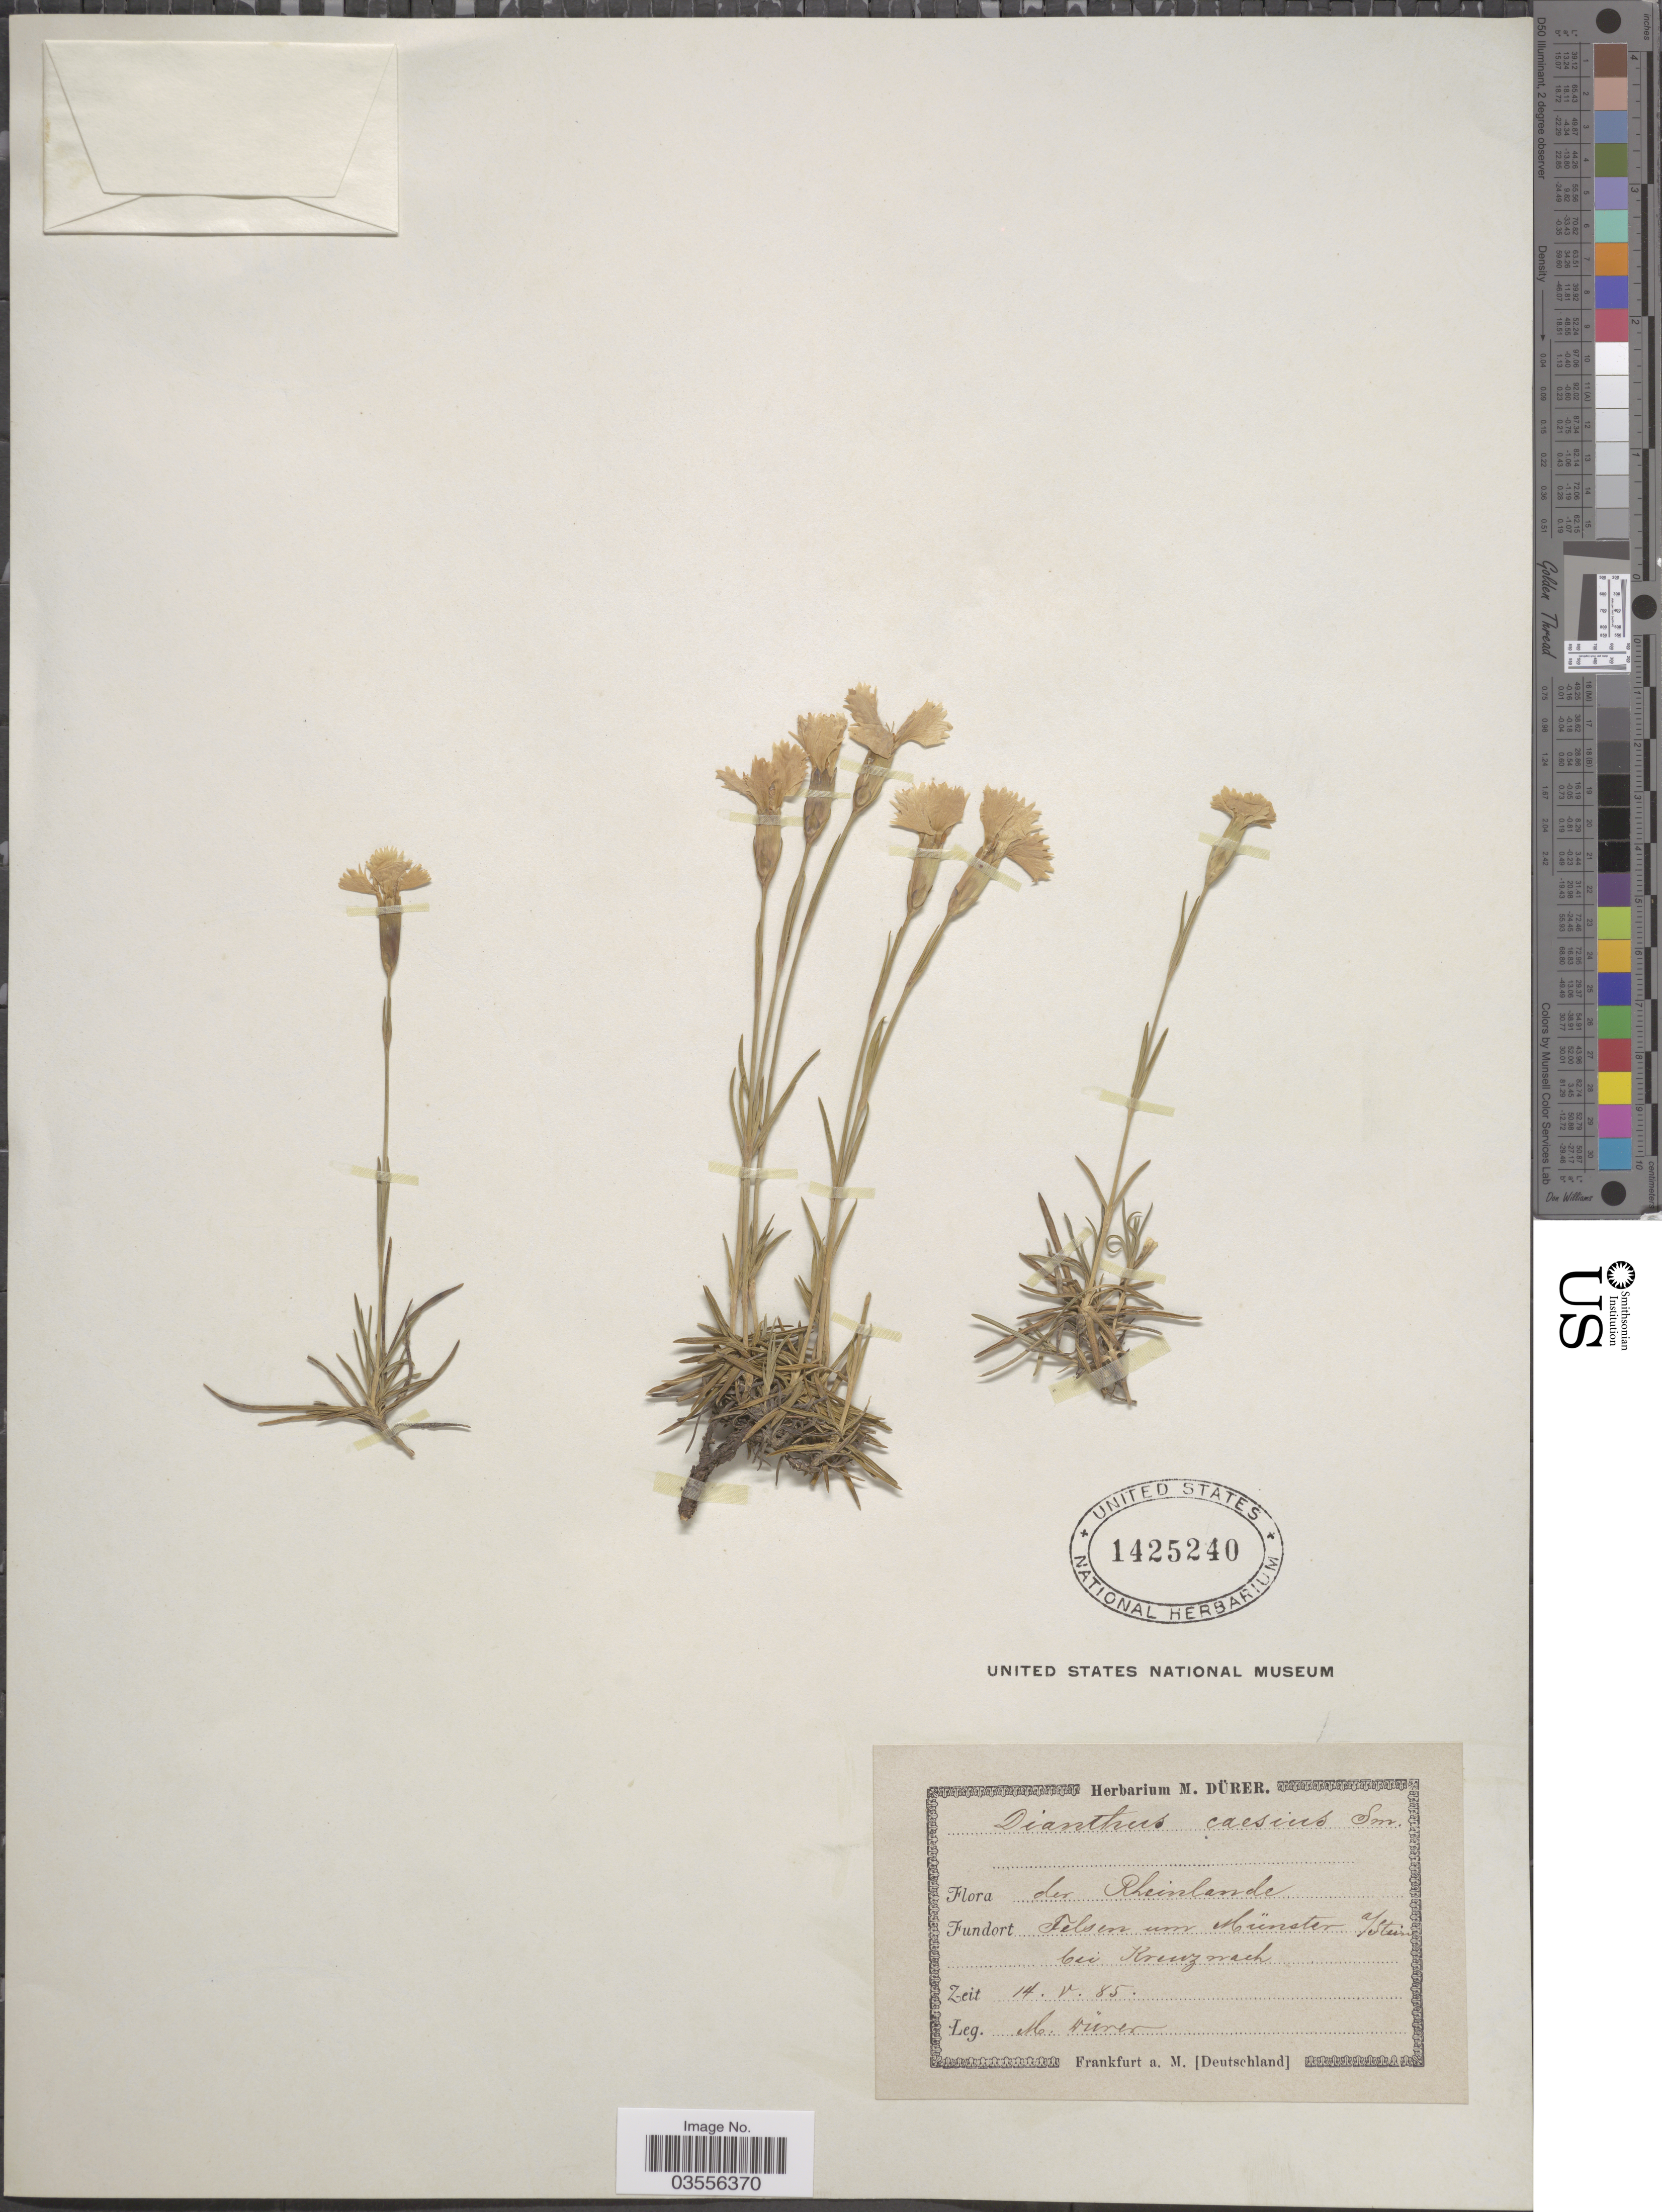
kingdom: Plantae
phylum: Tracheophyta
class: Magnoliopsida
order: Caryophyllales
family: Caryophyllaceae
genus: Dianthus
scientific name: Dianthus caesius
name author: Sm.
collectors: M. Durer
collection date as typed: Transcribed d/m/y: 14/5/85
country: Germany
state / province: Rhineland-Palatinate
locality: Rheinlande. Felsen um Münster a/ Stein bei Kreuzwach [interpreted].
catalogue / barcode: US 1425240